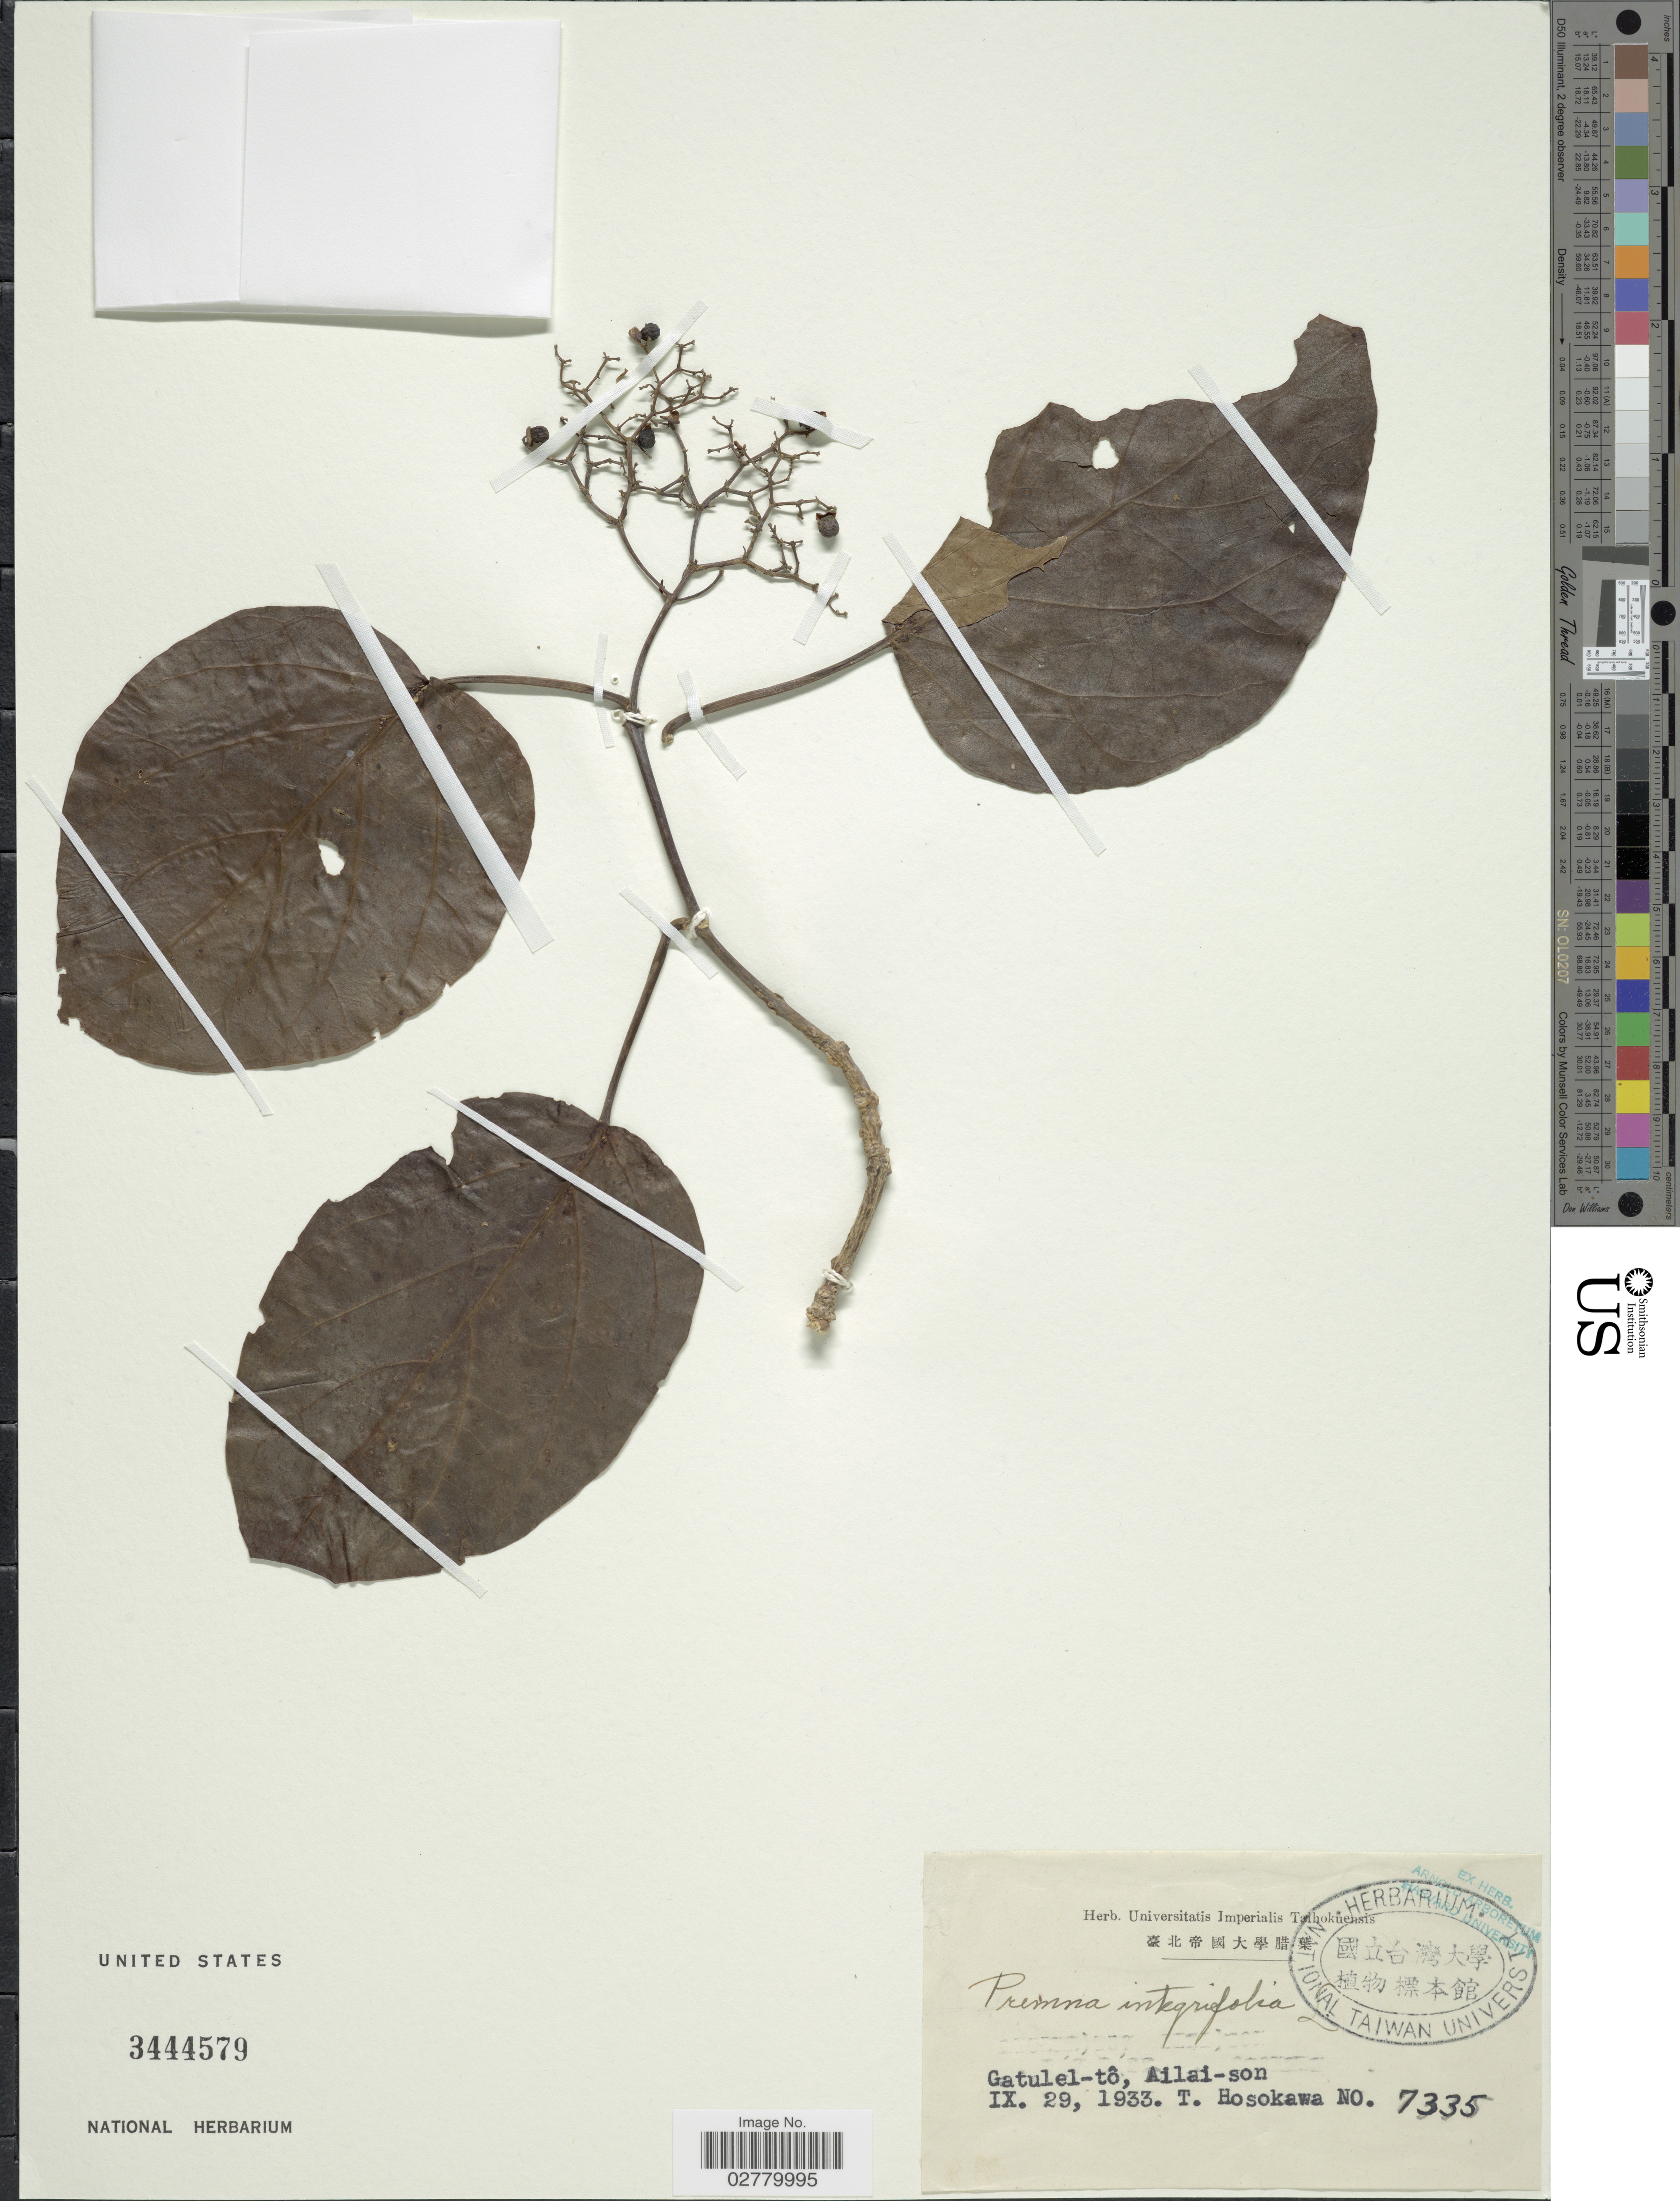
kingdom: Plantae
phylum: Tracheophyta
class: Magnoliopsida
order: Lamiales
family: Lamiaceae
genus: Premna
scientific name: Premna obtusifolia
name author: R. Br.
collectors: T. Hosokawa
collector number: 7335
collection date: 1933-09-29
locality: Gatulel-tô, Ailai-son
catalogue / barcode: US 3444579